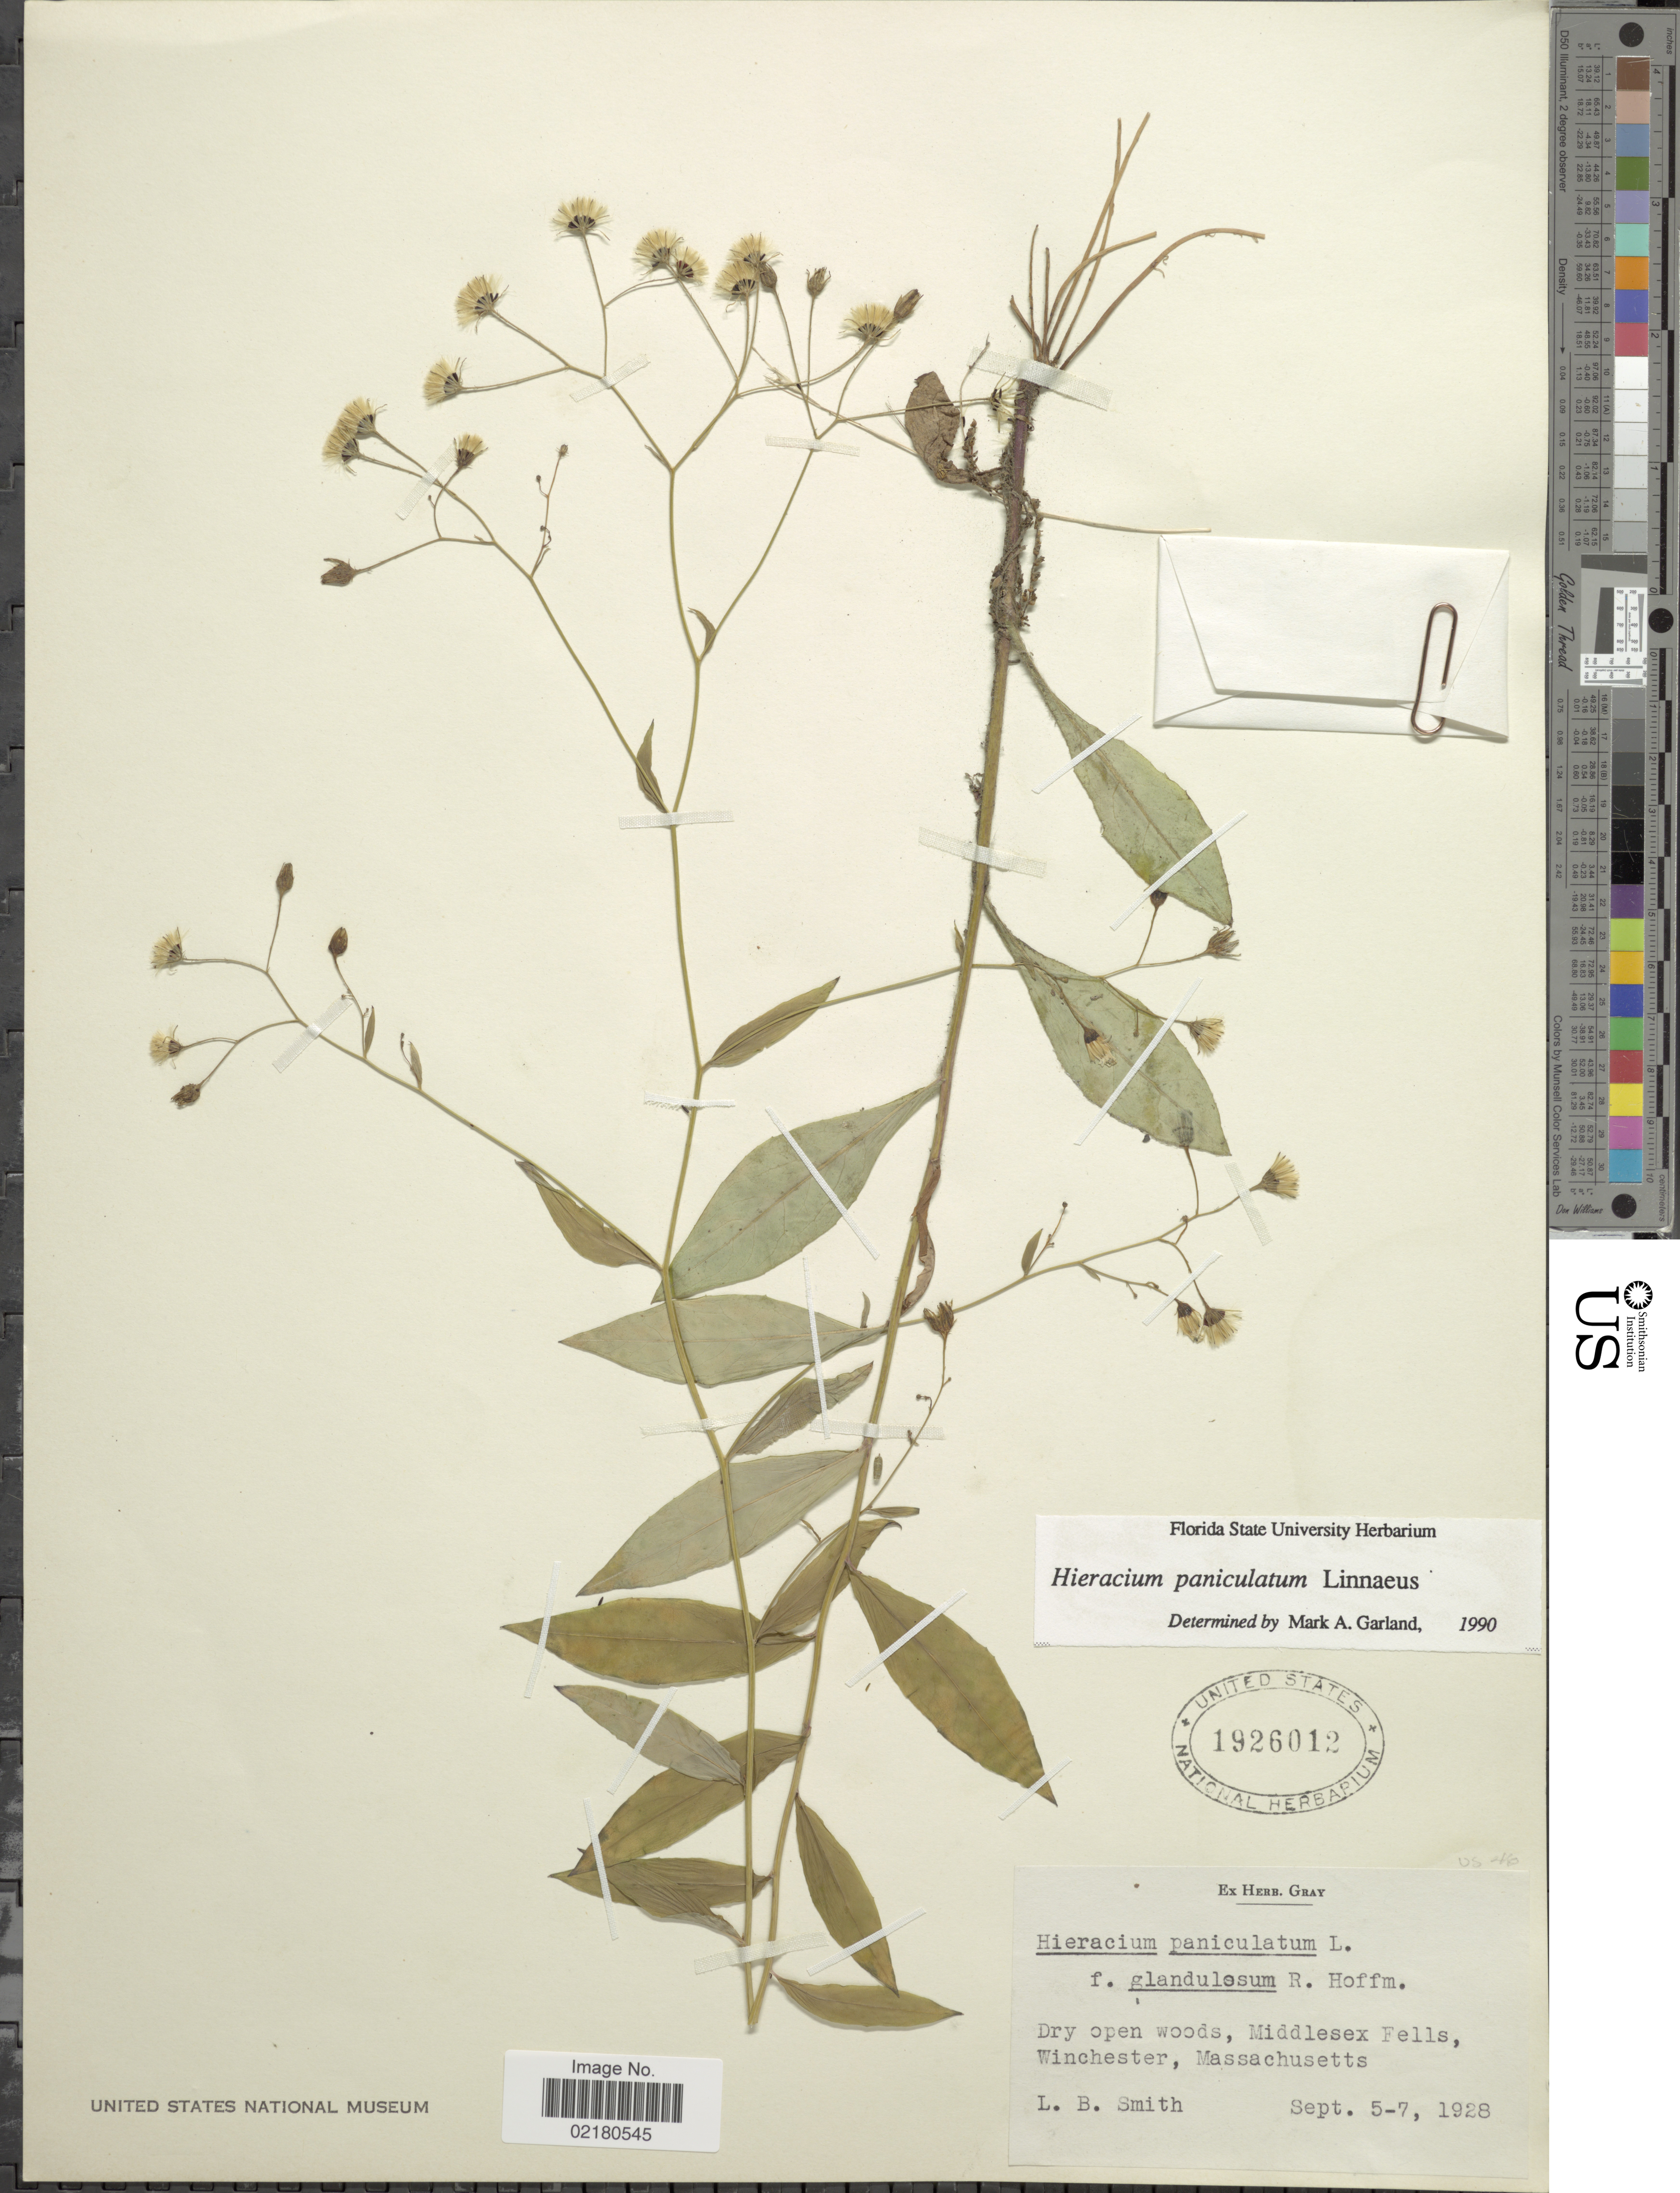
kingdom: Plantae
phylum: Tracheophyta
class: Magnoliopsida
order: Asterales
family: Asteraceae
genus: Hieracium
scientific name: Hieracium paniculatum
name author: L.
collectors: L. Smith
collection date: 1928-09-05/1928-09-07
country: United States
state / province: Massachusetts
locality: Middlesex Fells, Winchester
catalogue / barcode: US 1926012